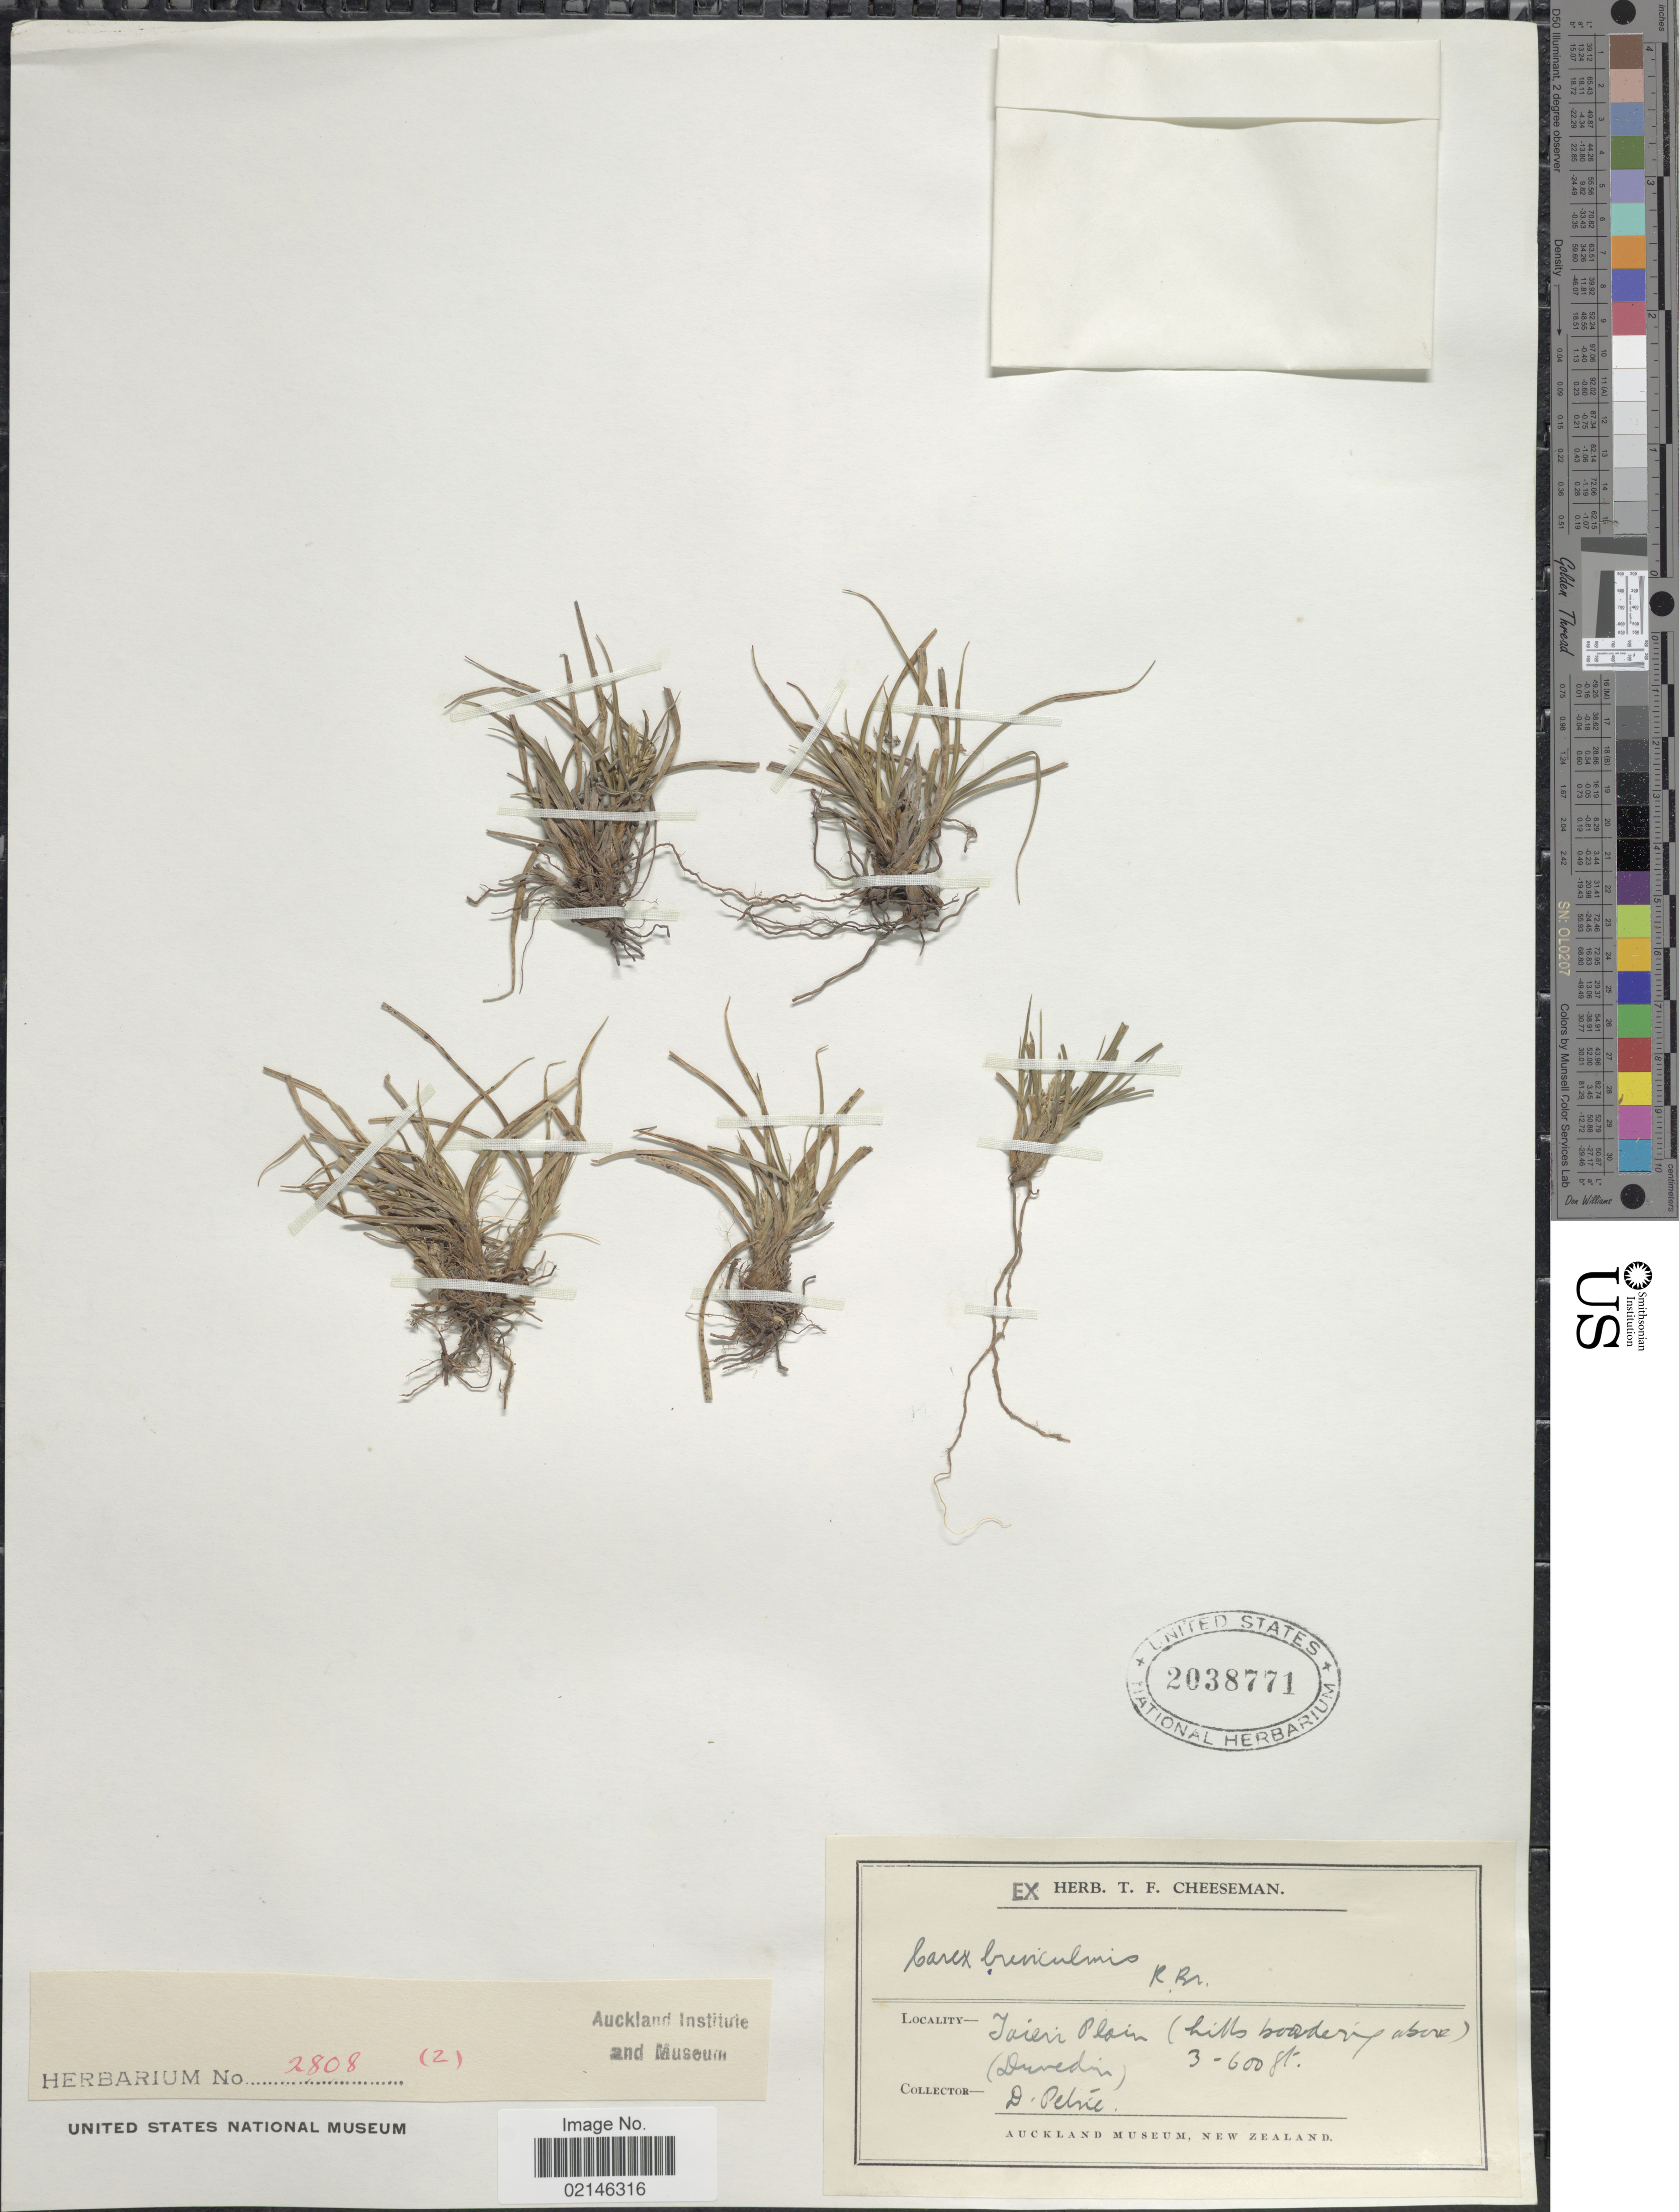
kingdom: Plantae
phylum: Tracheophyta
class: Liliopsida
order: Poales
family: Cyperaceae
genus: Carex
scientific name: Carex breviculmis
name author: R. Br.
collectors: D. Petrie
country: New Zealand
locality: Taieri Plain (hills bordering above ) (Dunedin)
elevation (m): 91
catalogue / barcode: US 2038771